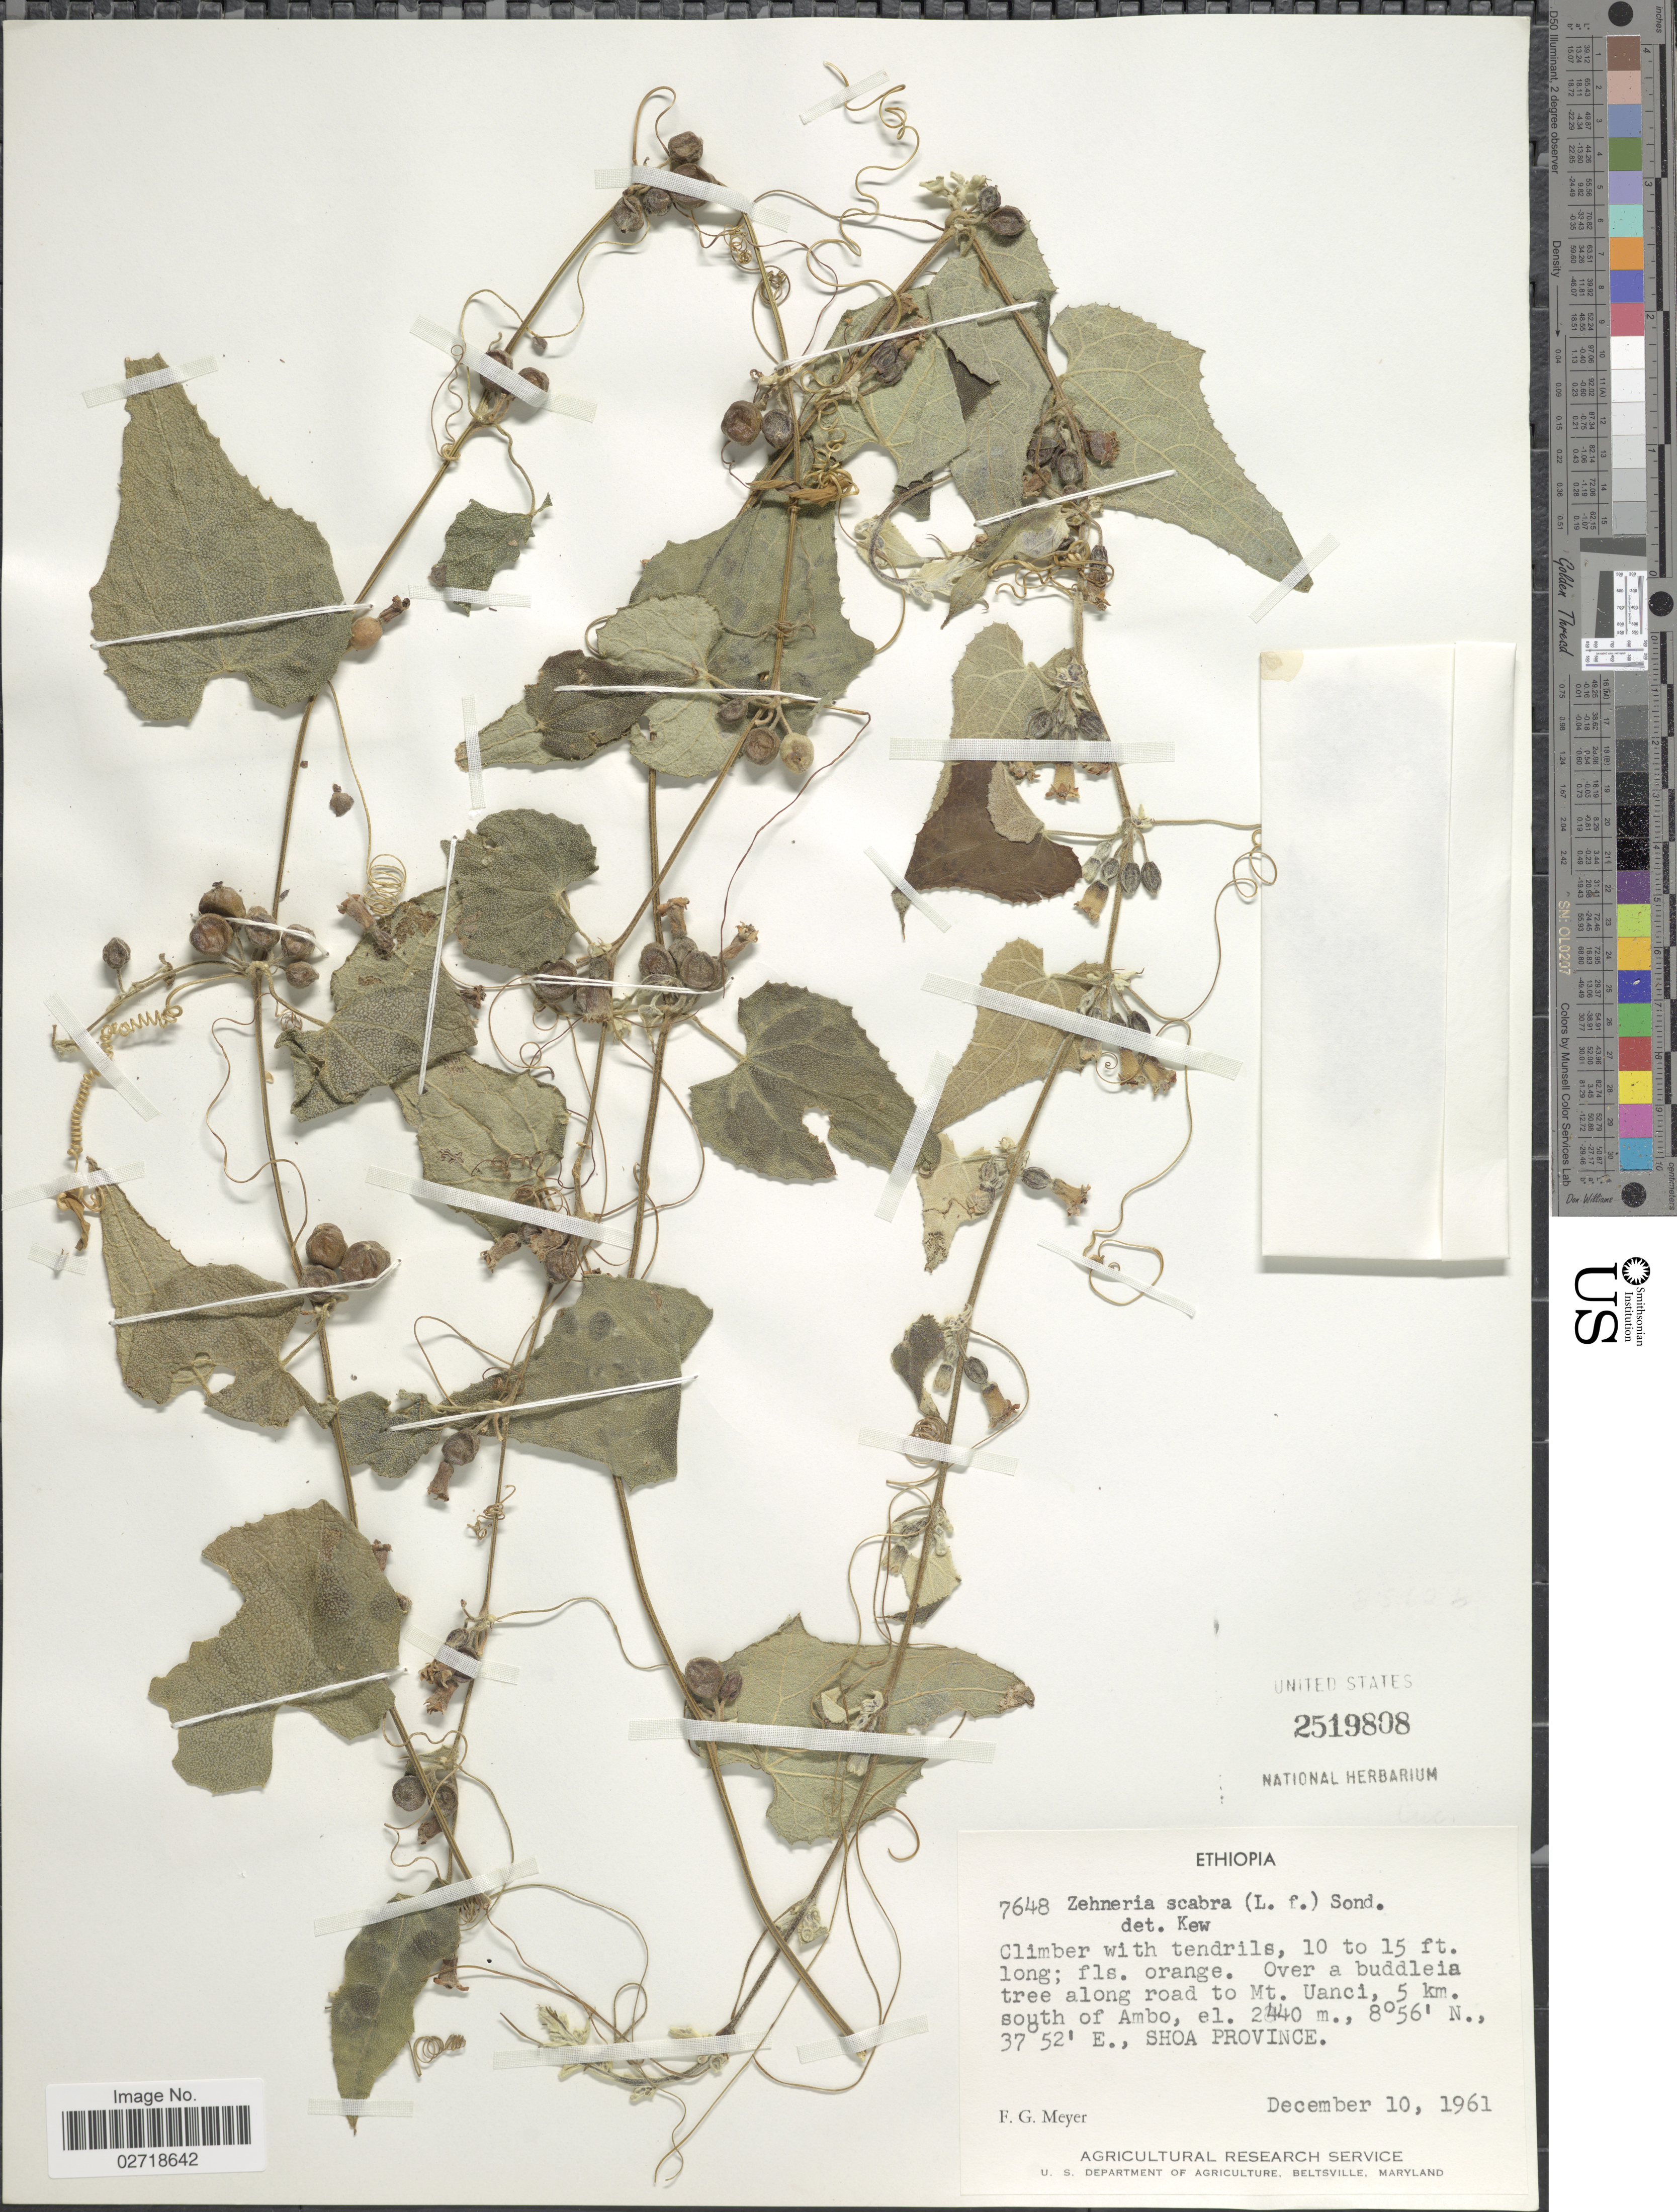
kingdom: Plantae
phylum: Tracheophyta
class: Magnoliopsida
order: Cucurbitales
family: Cucurbitaceae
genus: Zehneria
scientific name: Zehneria scabra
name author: (L. f.) Sond.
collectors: F. G. Meyer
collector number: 7648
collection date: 1961-12-10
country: Ethiopia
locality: Along road to Mt. Uanci, 5 km. south of Ambo, Shoa Province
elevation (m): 2440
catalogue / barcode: US 2519808